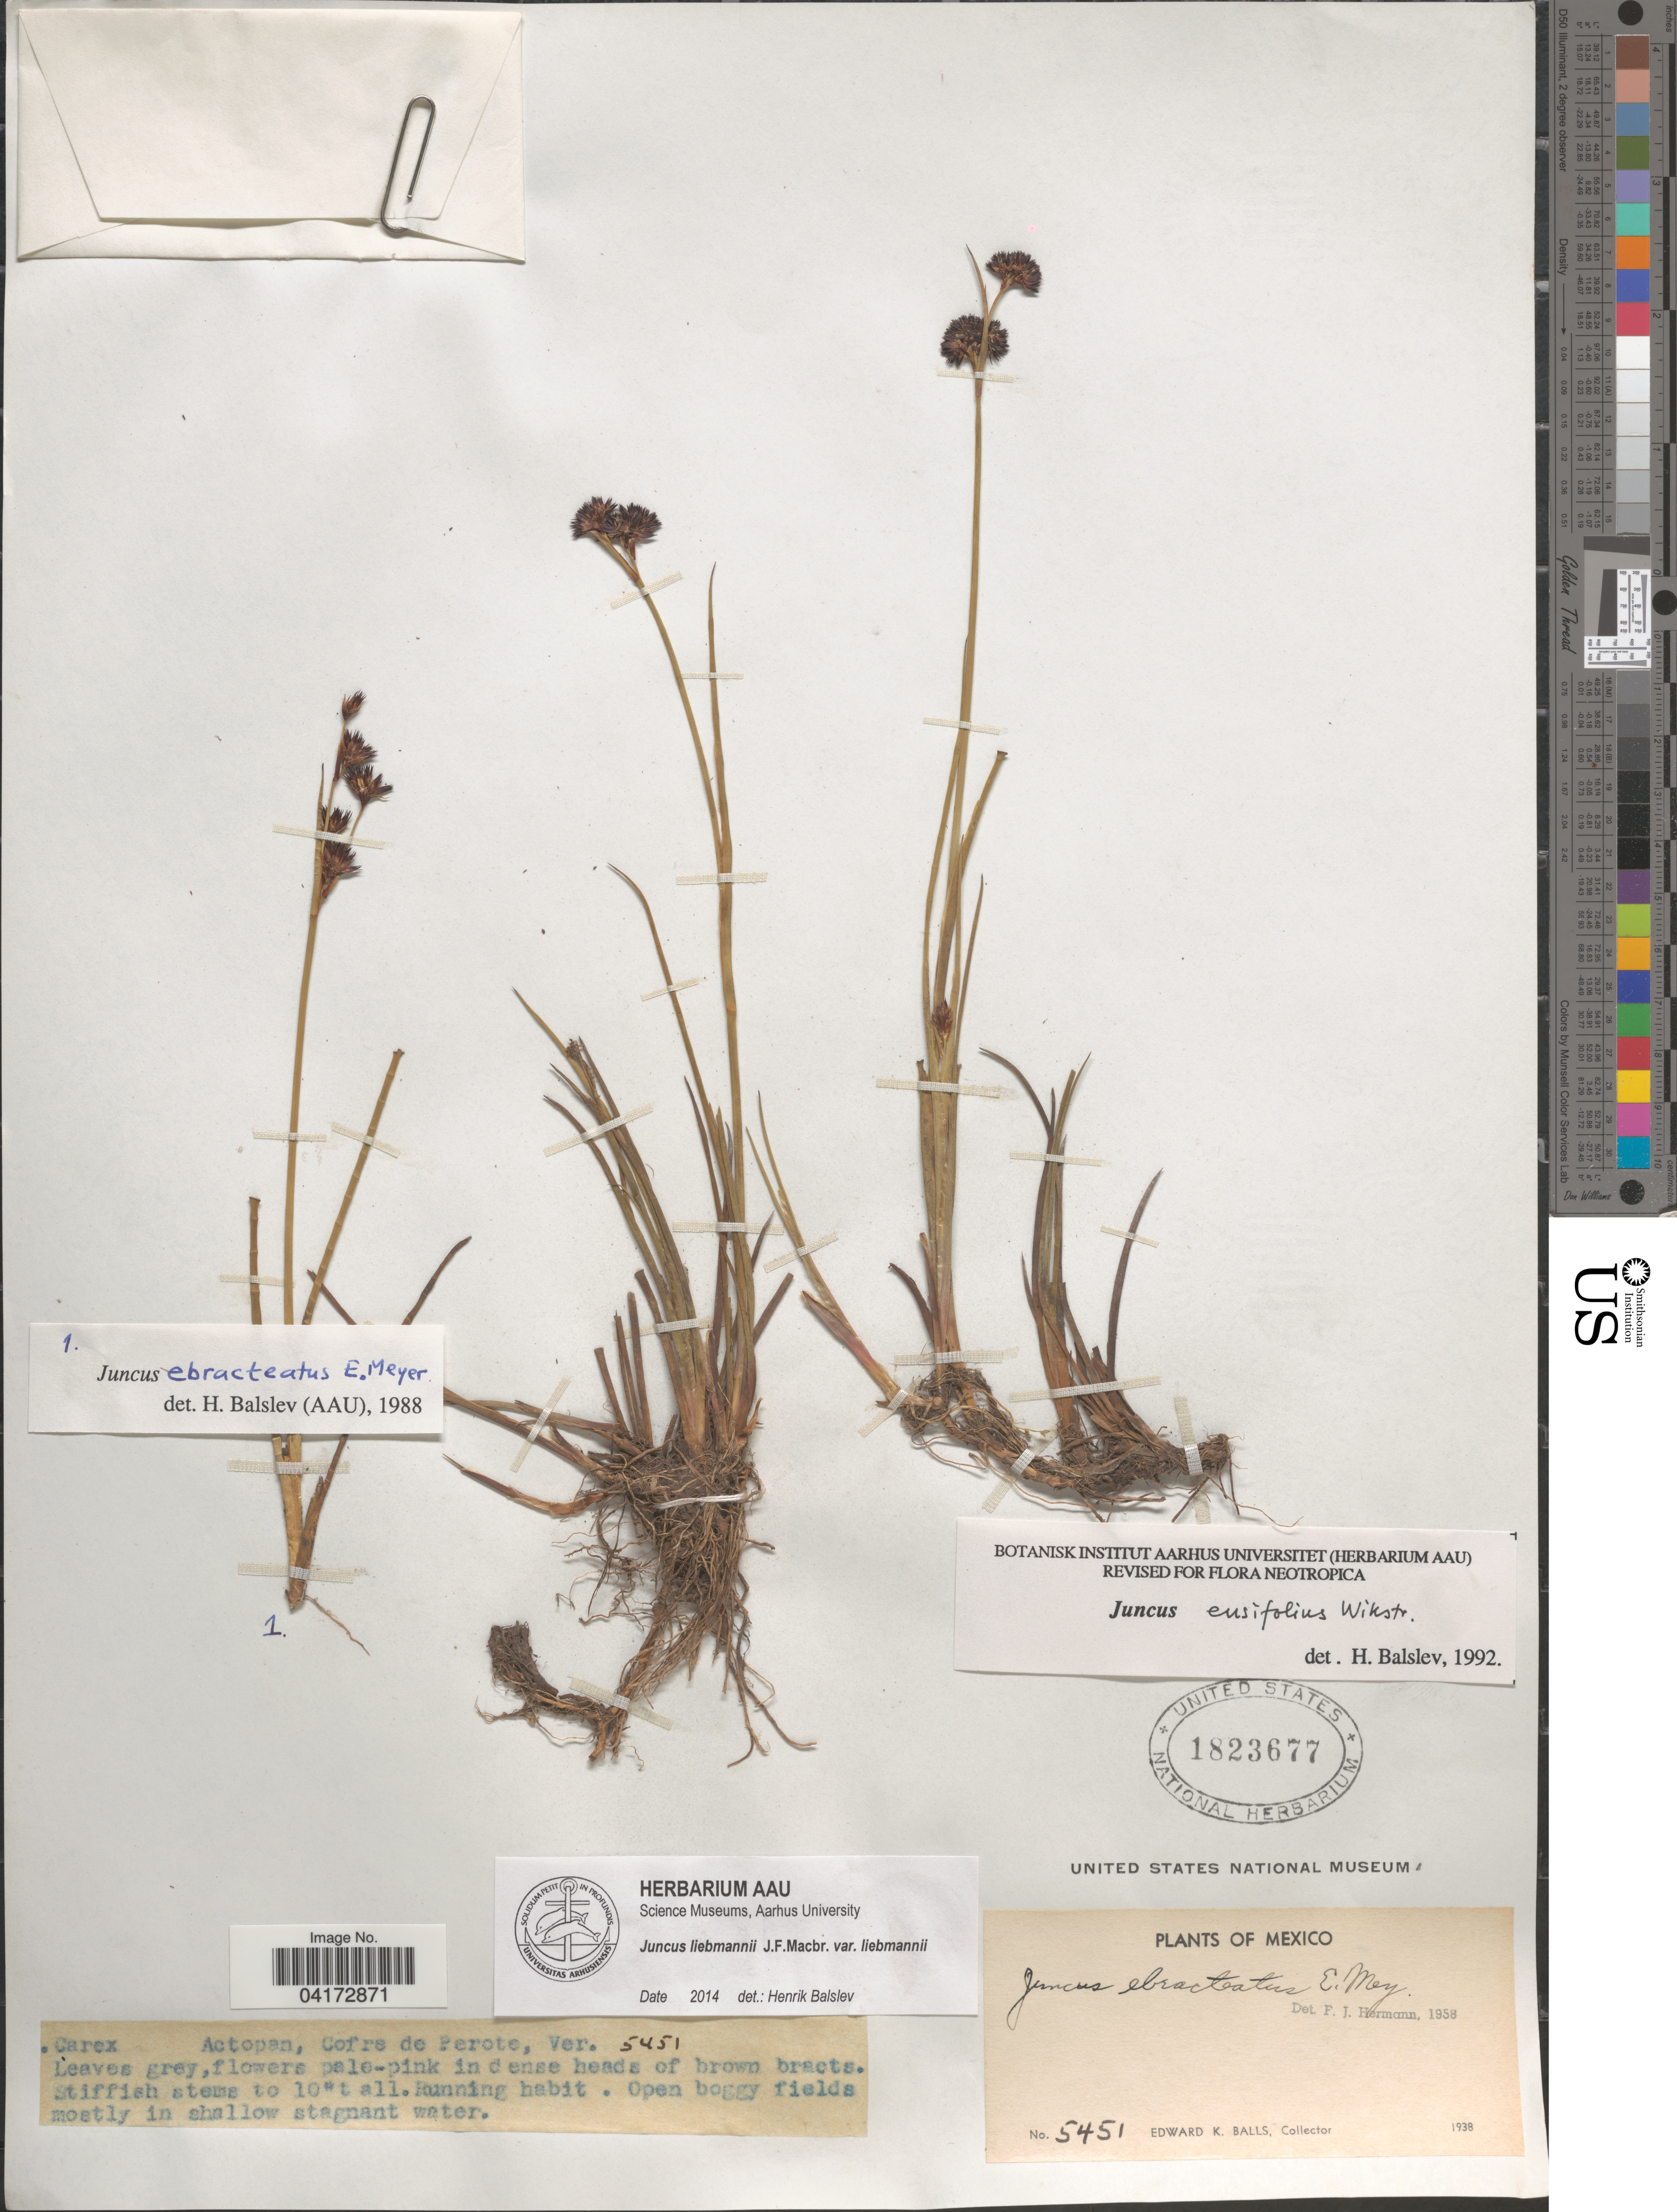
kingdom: Plantae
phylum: Tracheophyta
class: Liliopsida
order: Poales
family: Juncaceae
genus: Juncus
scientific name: Juncus liebmannii var. liebmannii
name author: J.F. Macbr.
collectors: E. K. Balls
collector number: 5451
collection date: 1938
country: Mexico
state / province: Veracruz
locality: Actopan, Cofre de Perote.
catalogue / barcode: US 1823677